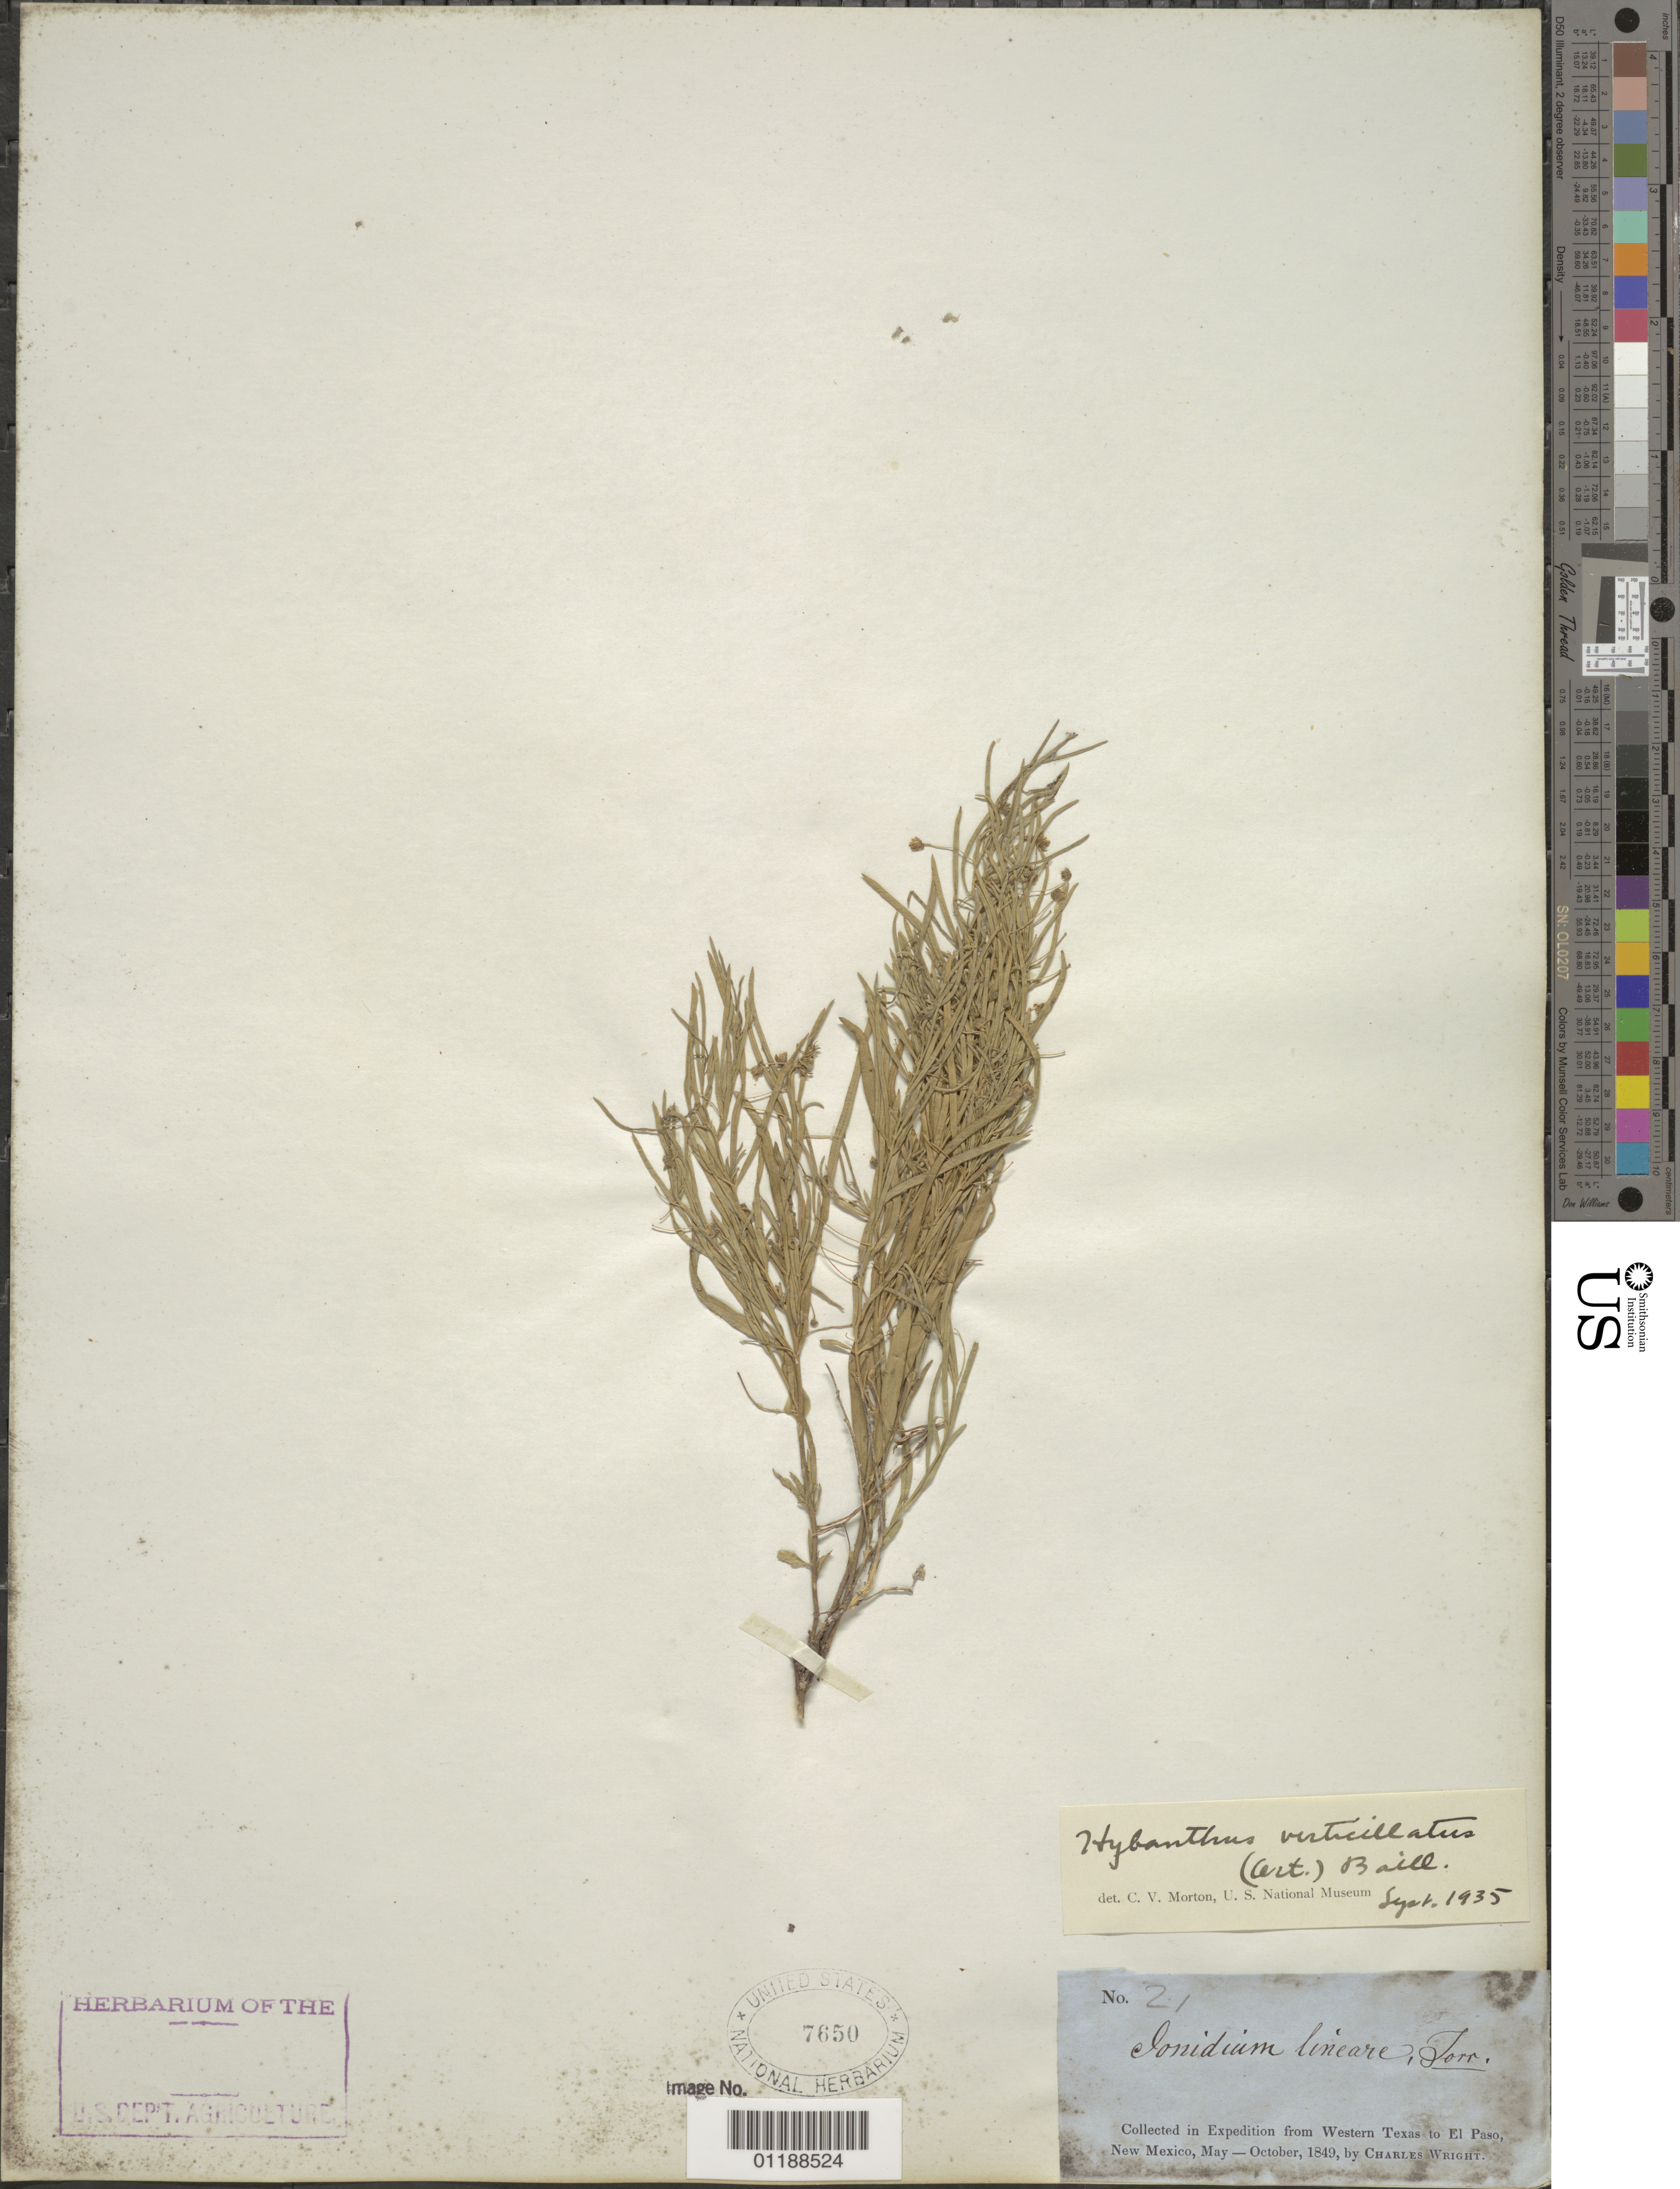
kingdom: Plantae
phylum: Tracheophyta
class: Magnoliopsida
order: Malpighiales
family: Violaceae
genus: Pombalia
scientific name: Pombalia verticillata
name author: (Ortega) Paula-Souza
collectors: C. Wright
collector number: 21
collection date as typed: May 1849 to -- Oct 1849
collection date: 1849-05/1849-10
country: United States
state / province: New Mexico / Texas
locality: from Western Texas to El Paso, New Mexico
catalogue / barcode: US 7650